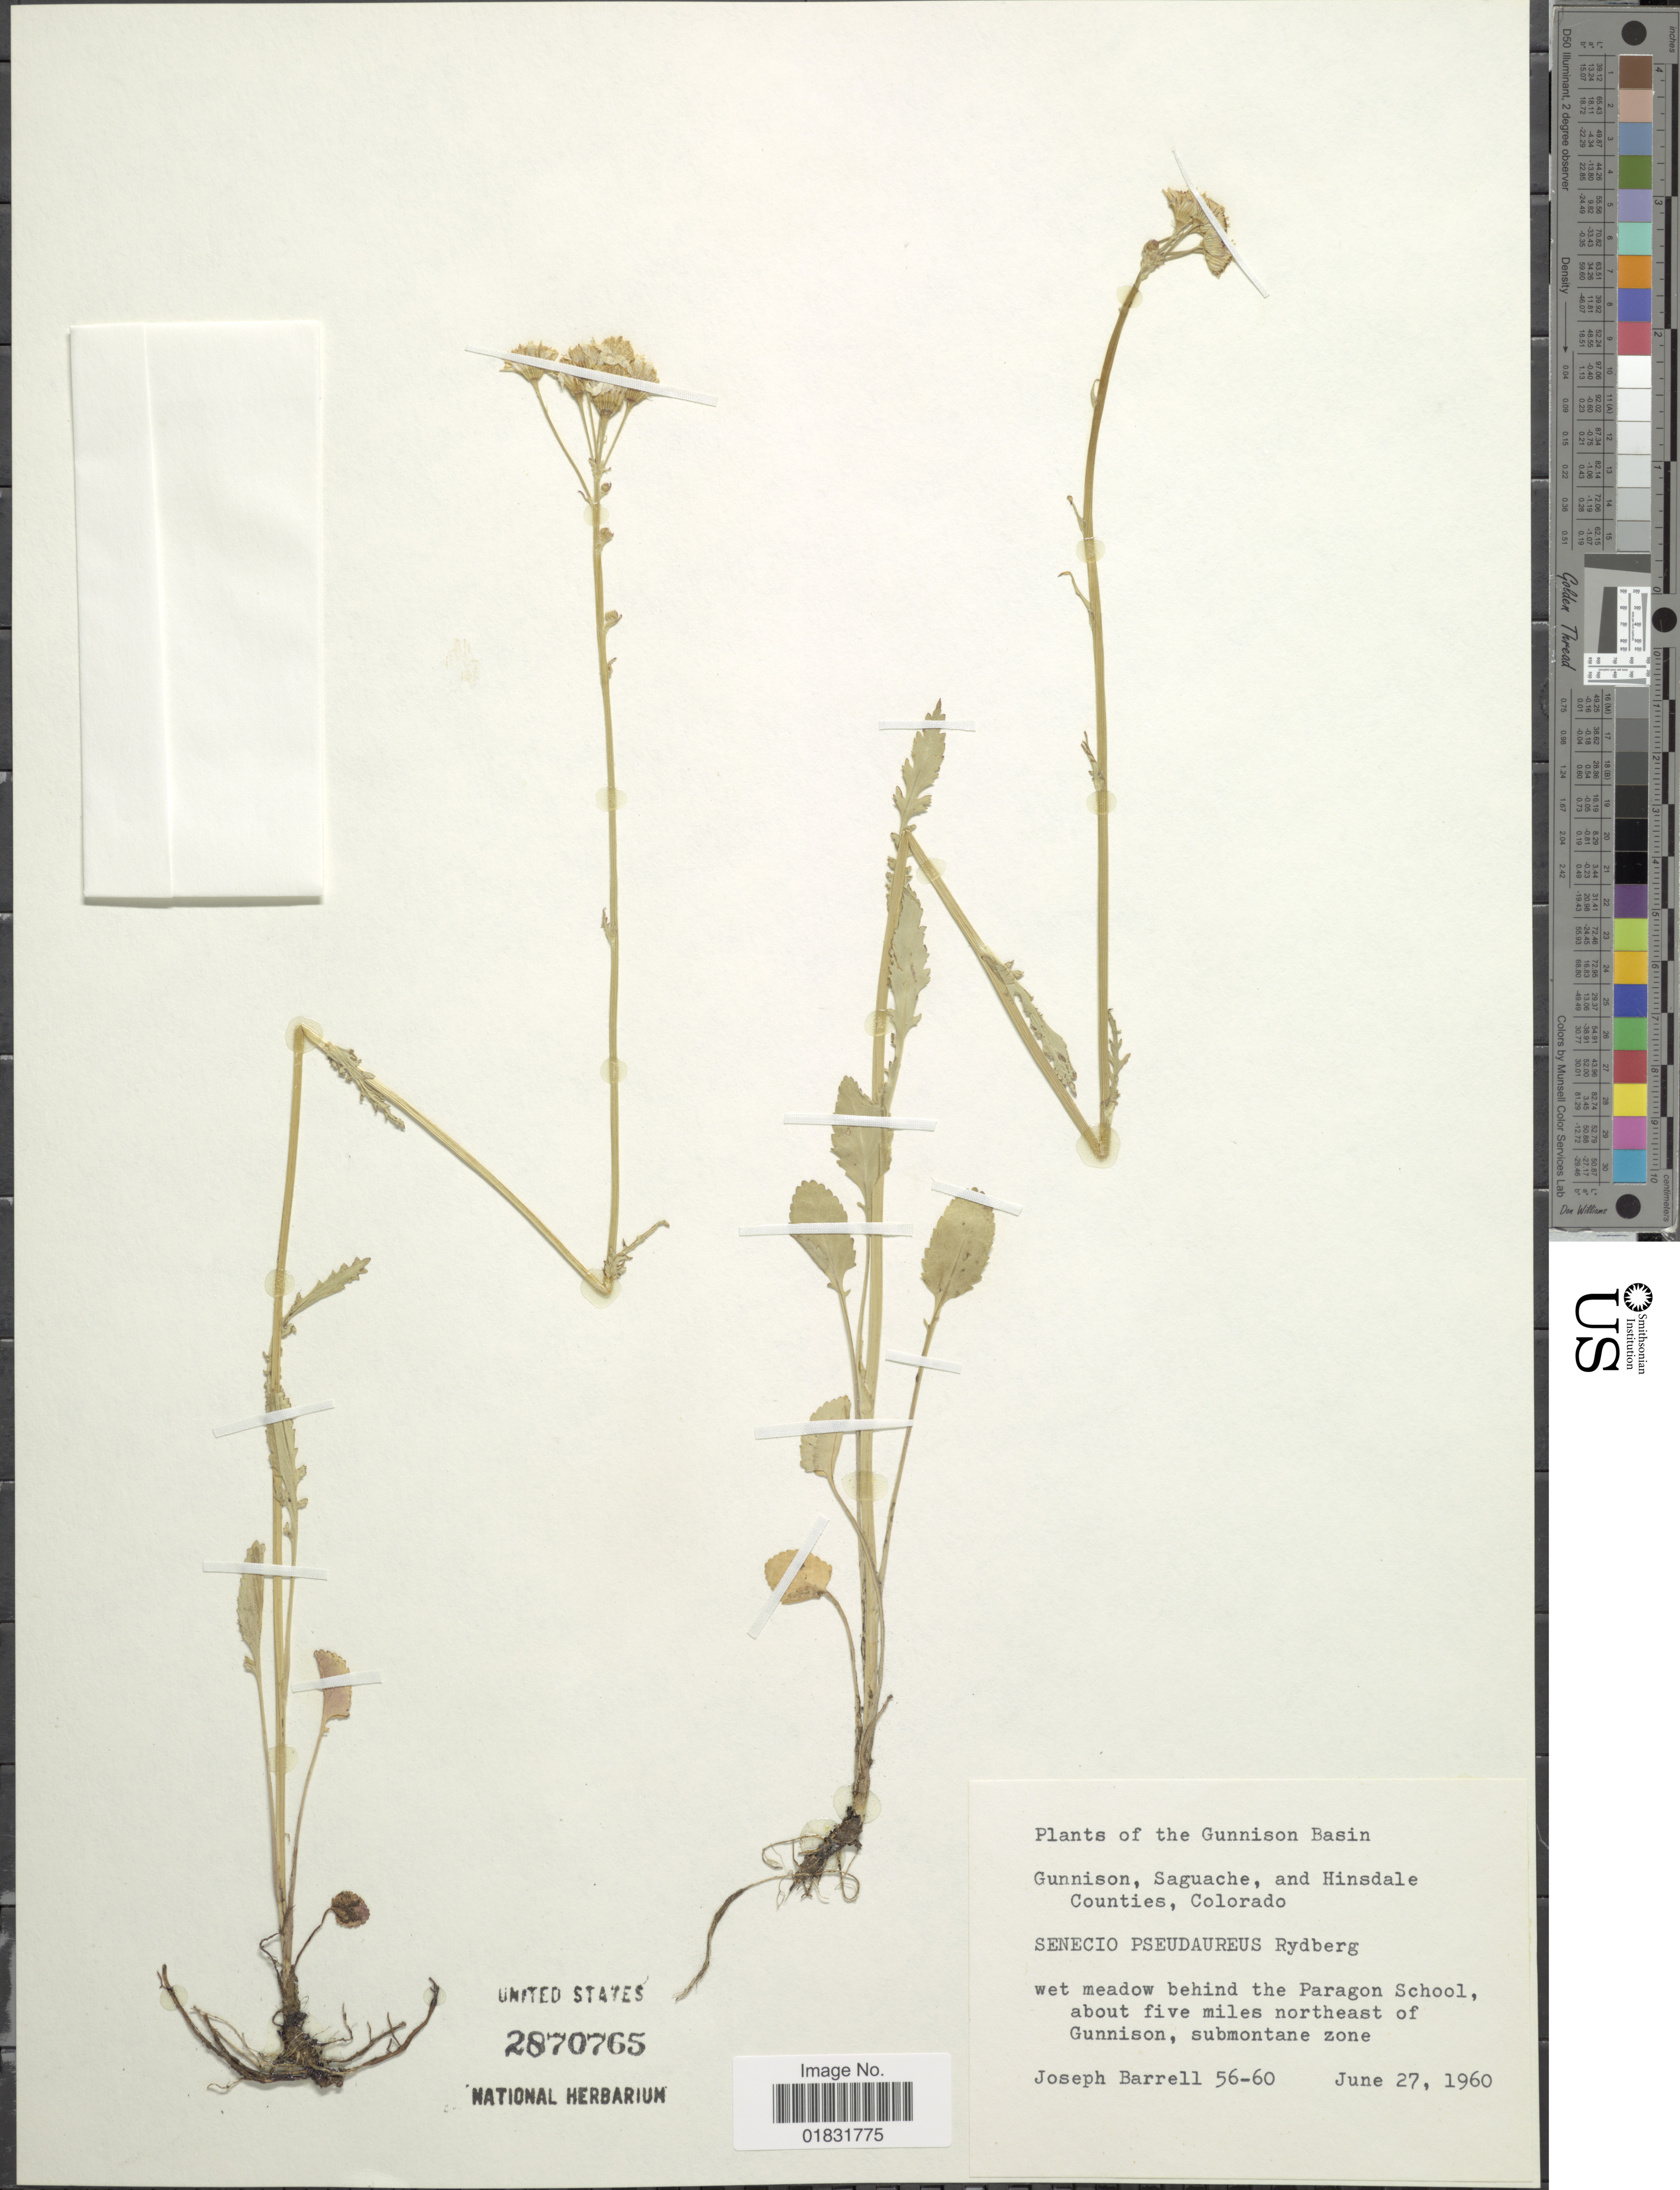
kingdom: Plantae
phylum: Tracheophyta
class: Magnoliopsida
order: Asterales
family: Asteraceae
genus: Packera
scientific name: Packera pseudaurea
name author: (Rydb.) W.A. Weber & Á. Löve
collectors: J. Barrell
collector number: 56-60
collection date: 1960-06-27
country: United States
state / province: Colorado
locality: The Gunnison Basin Gunnison, Saguache, and Hinsdale Counties, wet meadow behind the Paragon School, about five miles northeast of Gunnison, submontane zone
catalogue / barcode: US 2870765